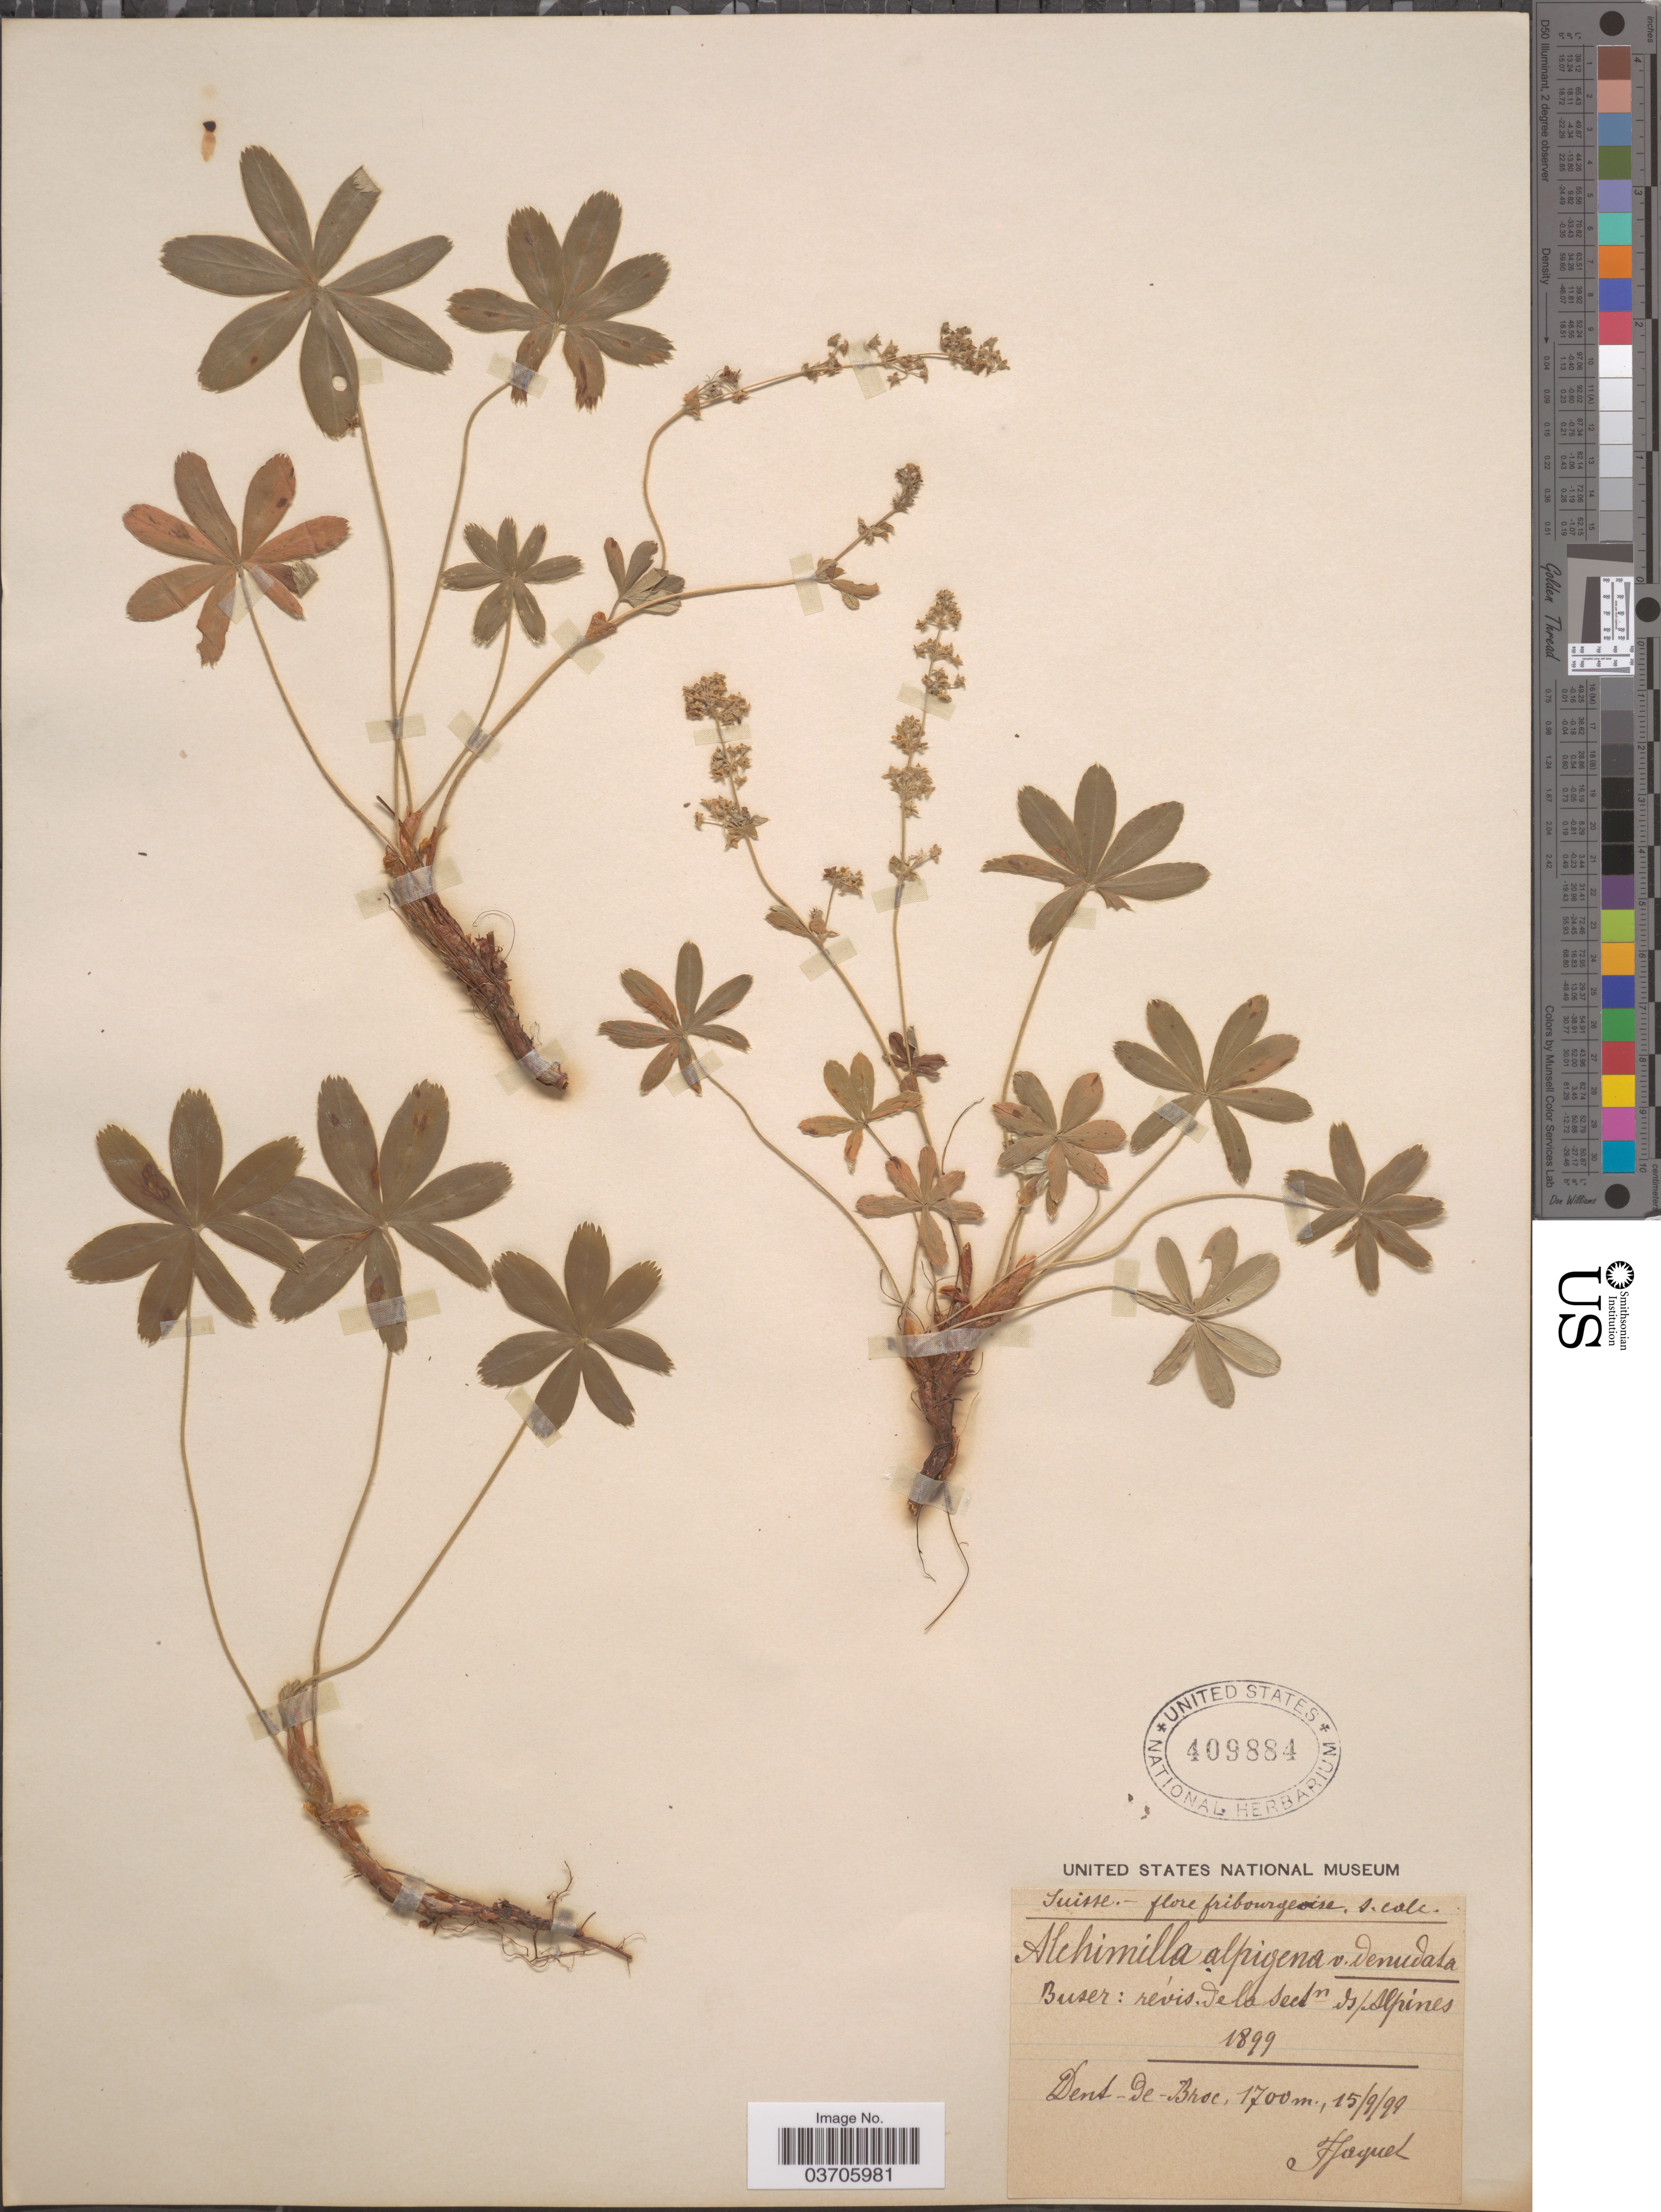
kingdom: Plantae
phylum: Tracheophyta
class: Magnoliopsida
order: Rosales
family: Rosaceae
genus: Alchemilla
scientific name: Alchemilla alpigena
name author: Buser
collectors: F. Jaquet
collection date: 1899-09-15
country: Switzerland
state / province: Fribourg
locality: Suisse. Alpes calc. fribourgeoises. Révisé. de la sect. in ds/ Alpines. Dent-de-Broc.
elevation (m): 1700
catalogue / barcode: US 409884